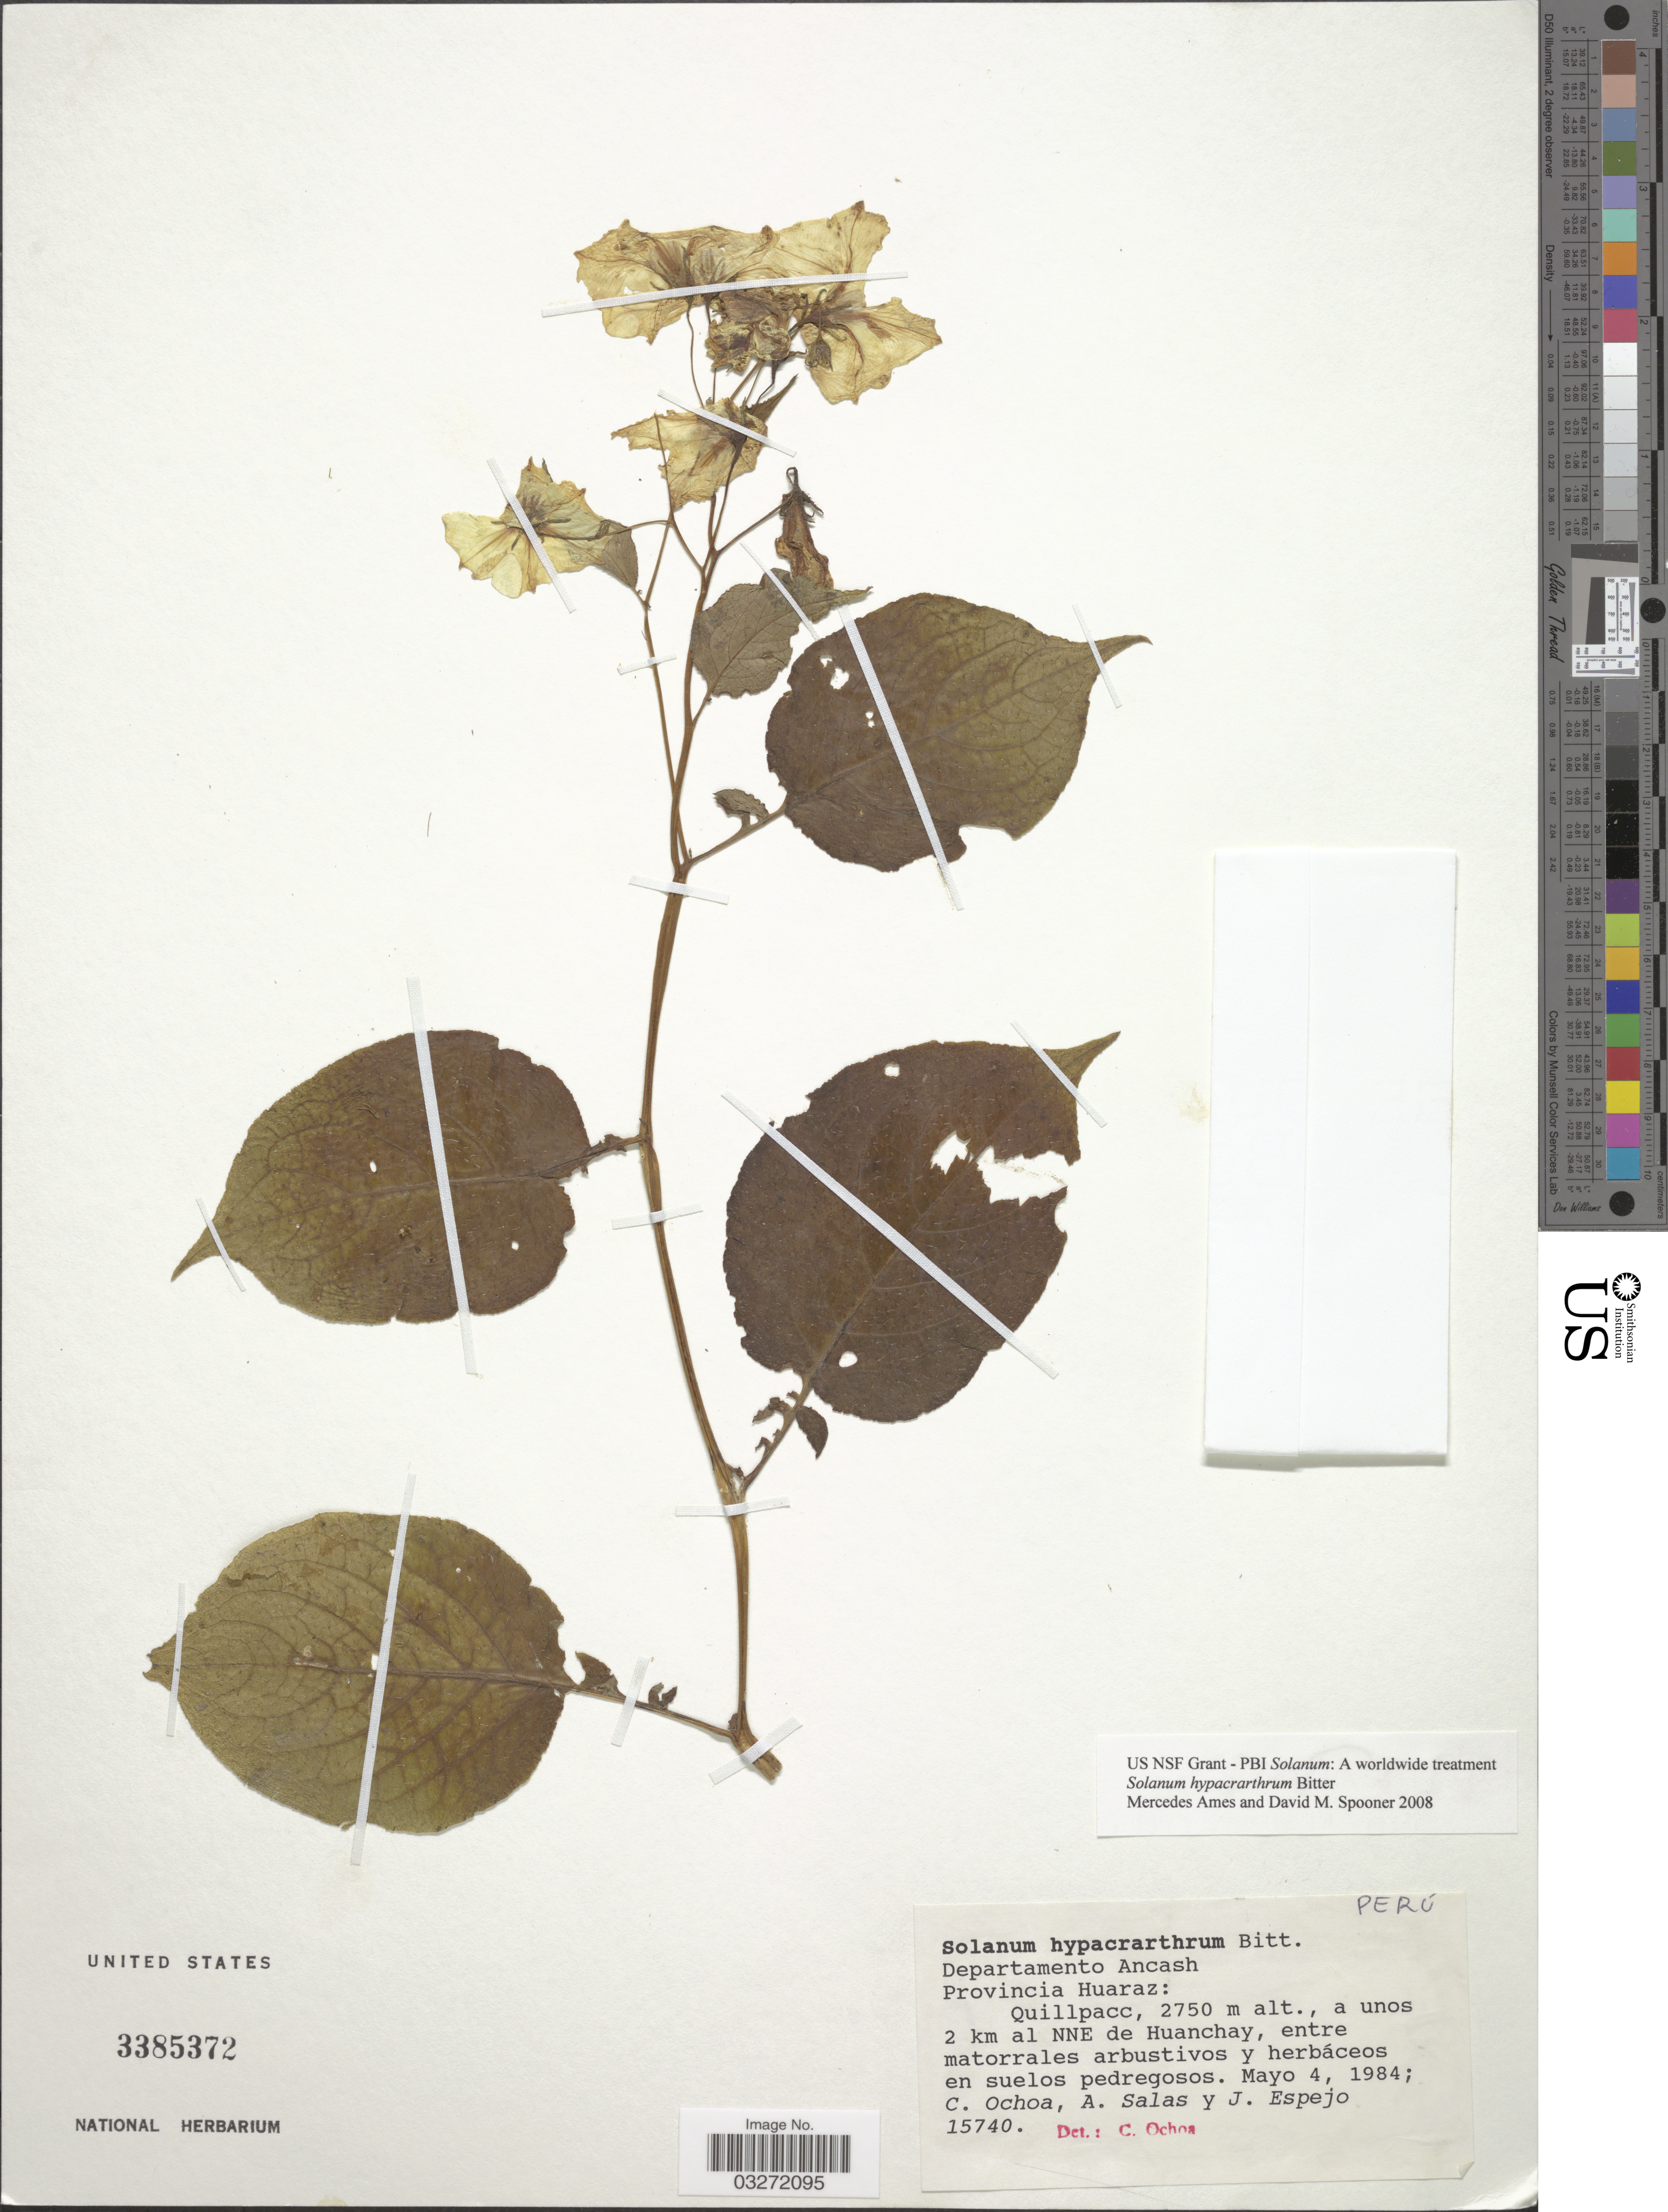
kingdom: Plantae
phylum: Tracheophyta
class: Magnoliopsida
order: Solanales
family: Solanaceae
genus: Solanum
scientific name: Solanum hypacrarthrum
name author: Bitter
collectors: C. Ochoa, A. Salas & J. Espejo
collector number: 15740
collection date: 1984-05-04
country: Peru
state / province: Ancash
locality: Departamento Ancash. Provincia Huaraz: Quillpacc, a unos 2 km al NNE de Huanchay.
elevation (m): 2750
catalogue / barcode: US 3385372